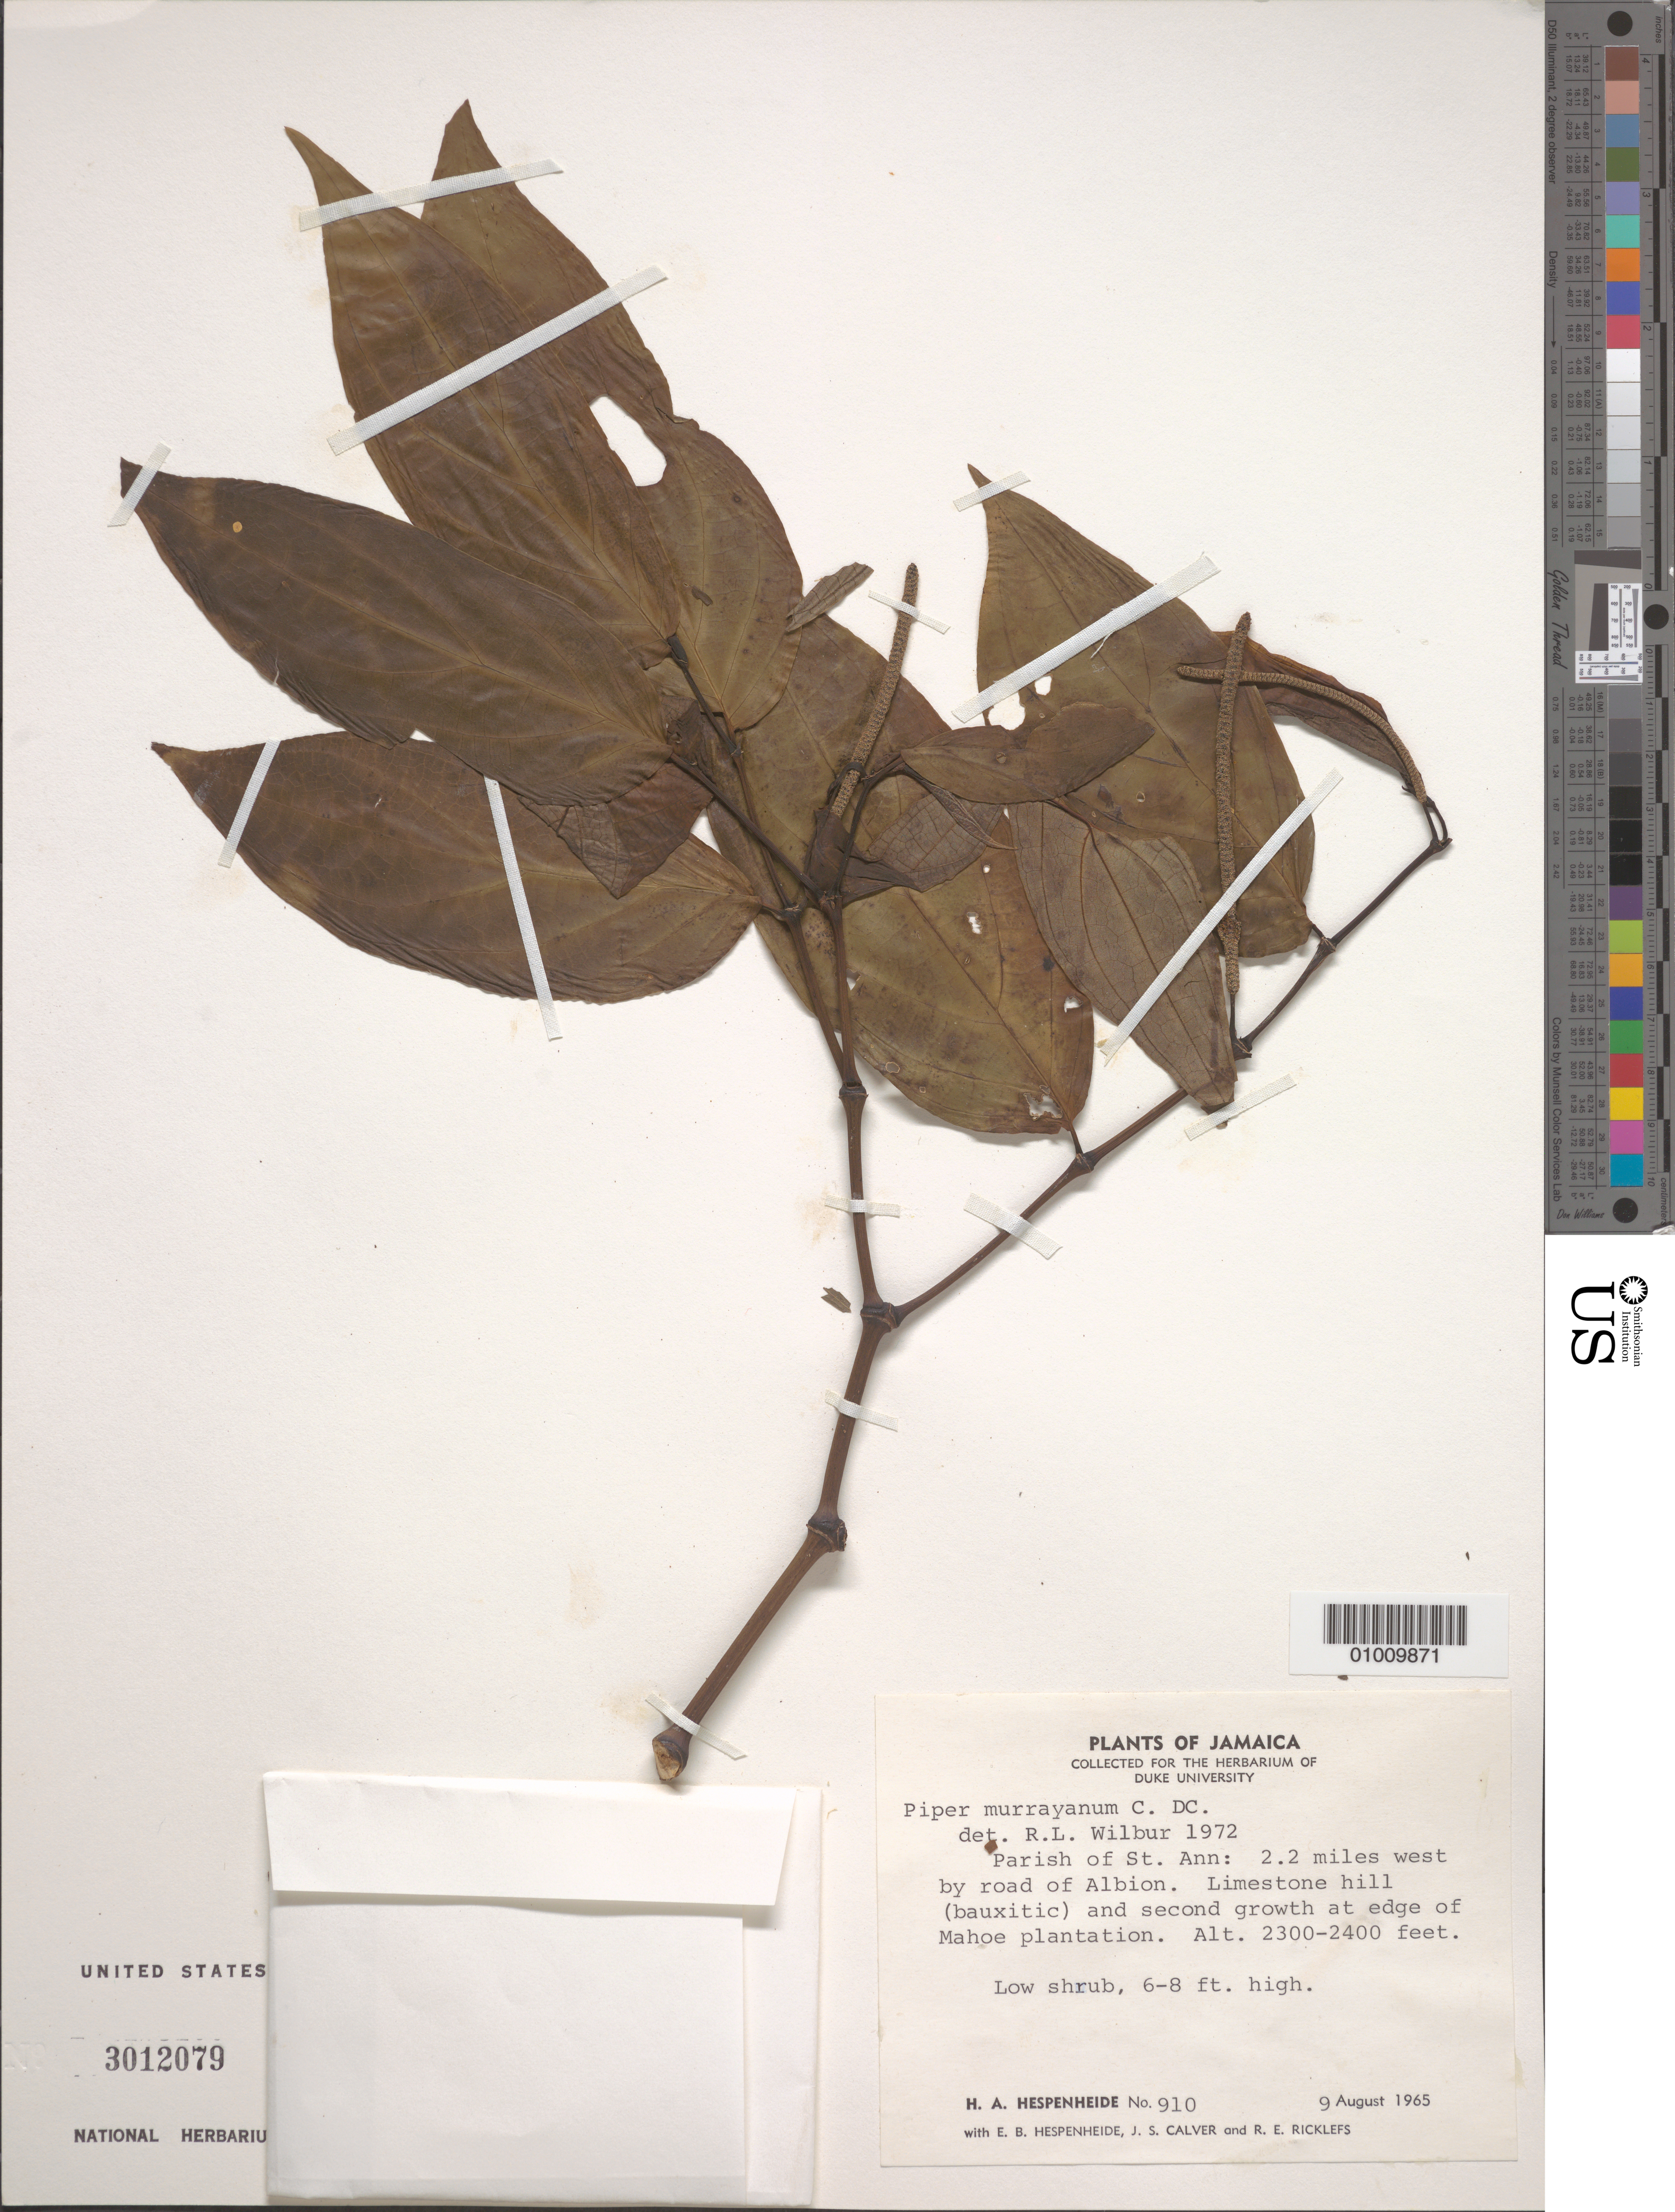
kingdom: Plantae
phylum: Tracheophyta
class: Magnoliopsida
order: Piperales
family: Piperaceae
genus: Piper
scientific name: Piper murrayanum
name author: C. DC.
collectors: E. Hespenheide, H. A. Hespenheide, J. Calver & R. Ricklefs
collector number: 910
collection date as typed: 09 Aug 1965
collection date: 1965-08-09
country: Jamaica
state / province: Saint Ann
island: Jamaica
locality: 2.2 miles W by road of Albion. Limestone Hill (bauxitic) and Second growth at edge of Mahoe plantation.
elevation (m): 701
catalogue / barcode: US 3012079